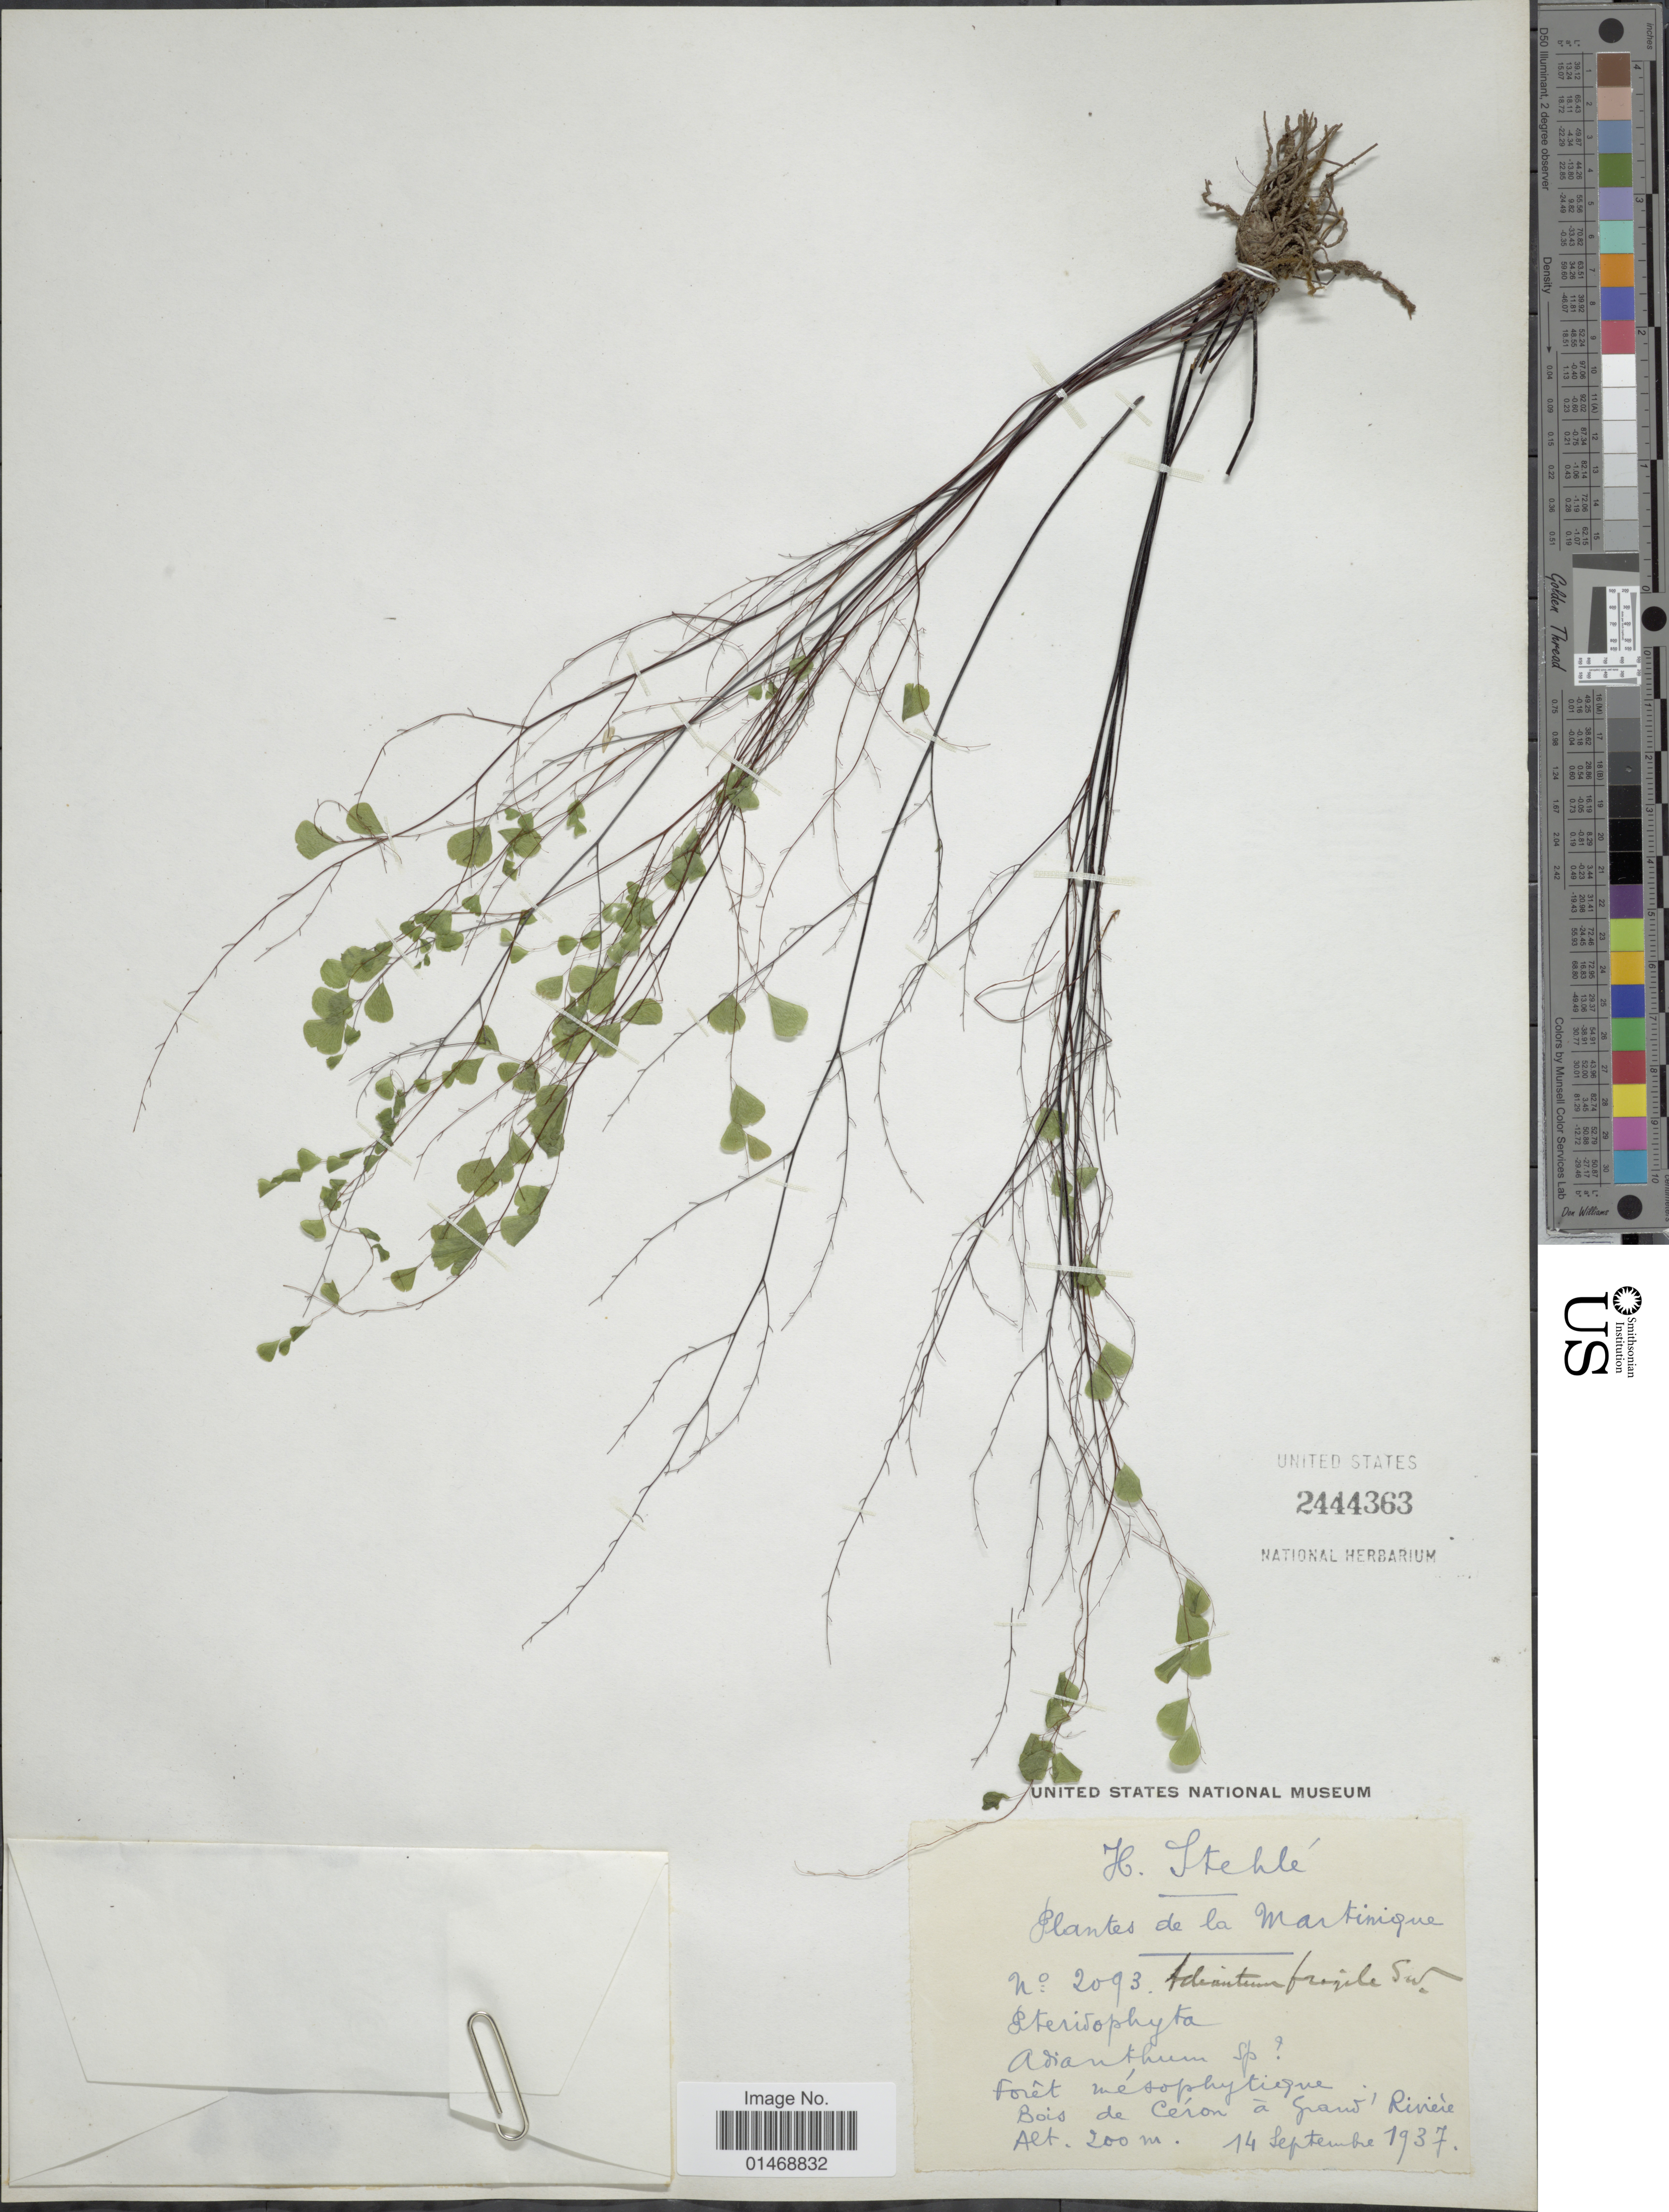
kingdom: Plantae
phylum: Tracheophyta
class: Polypodiopsida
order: Polypodiales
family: Pteridaceae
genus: Adiantum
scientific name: Adiantum fragile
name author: Sw.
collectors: H. Stehlé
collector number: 2093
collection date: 1937-09-14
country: Martinique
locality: Bois de Céron á Grand'Rivière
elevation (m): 200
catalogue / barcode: US 2444363